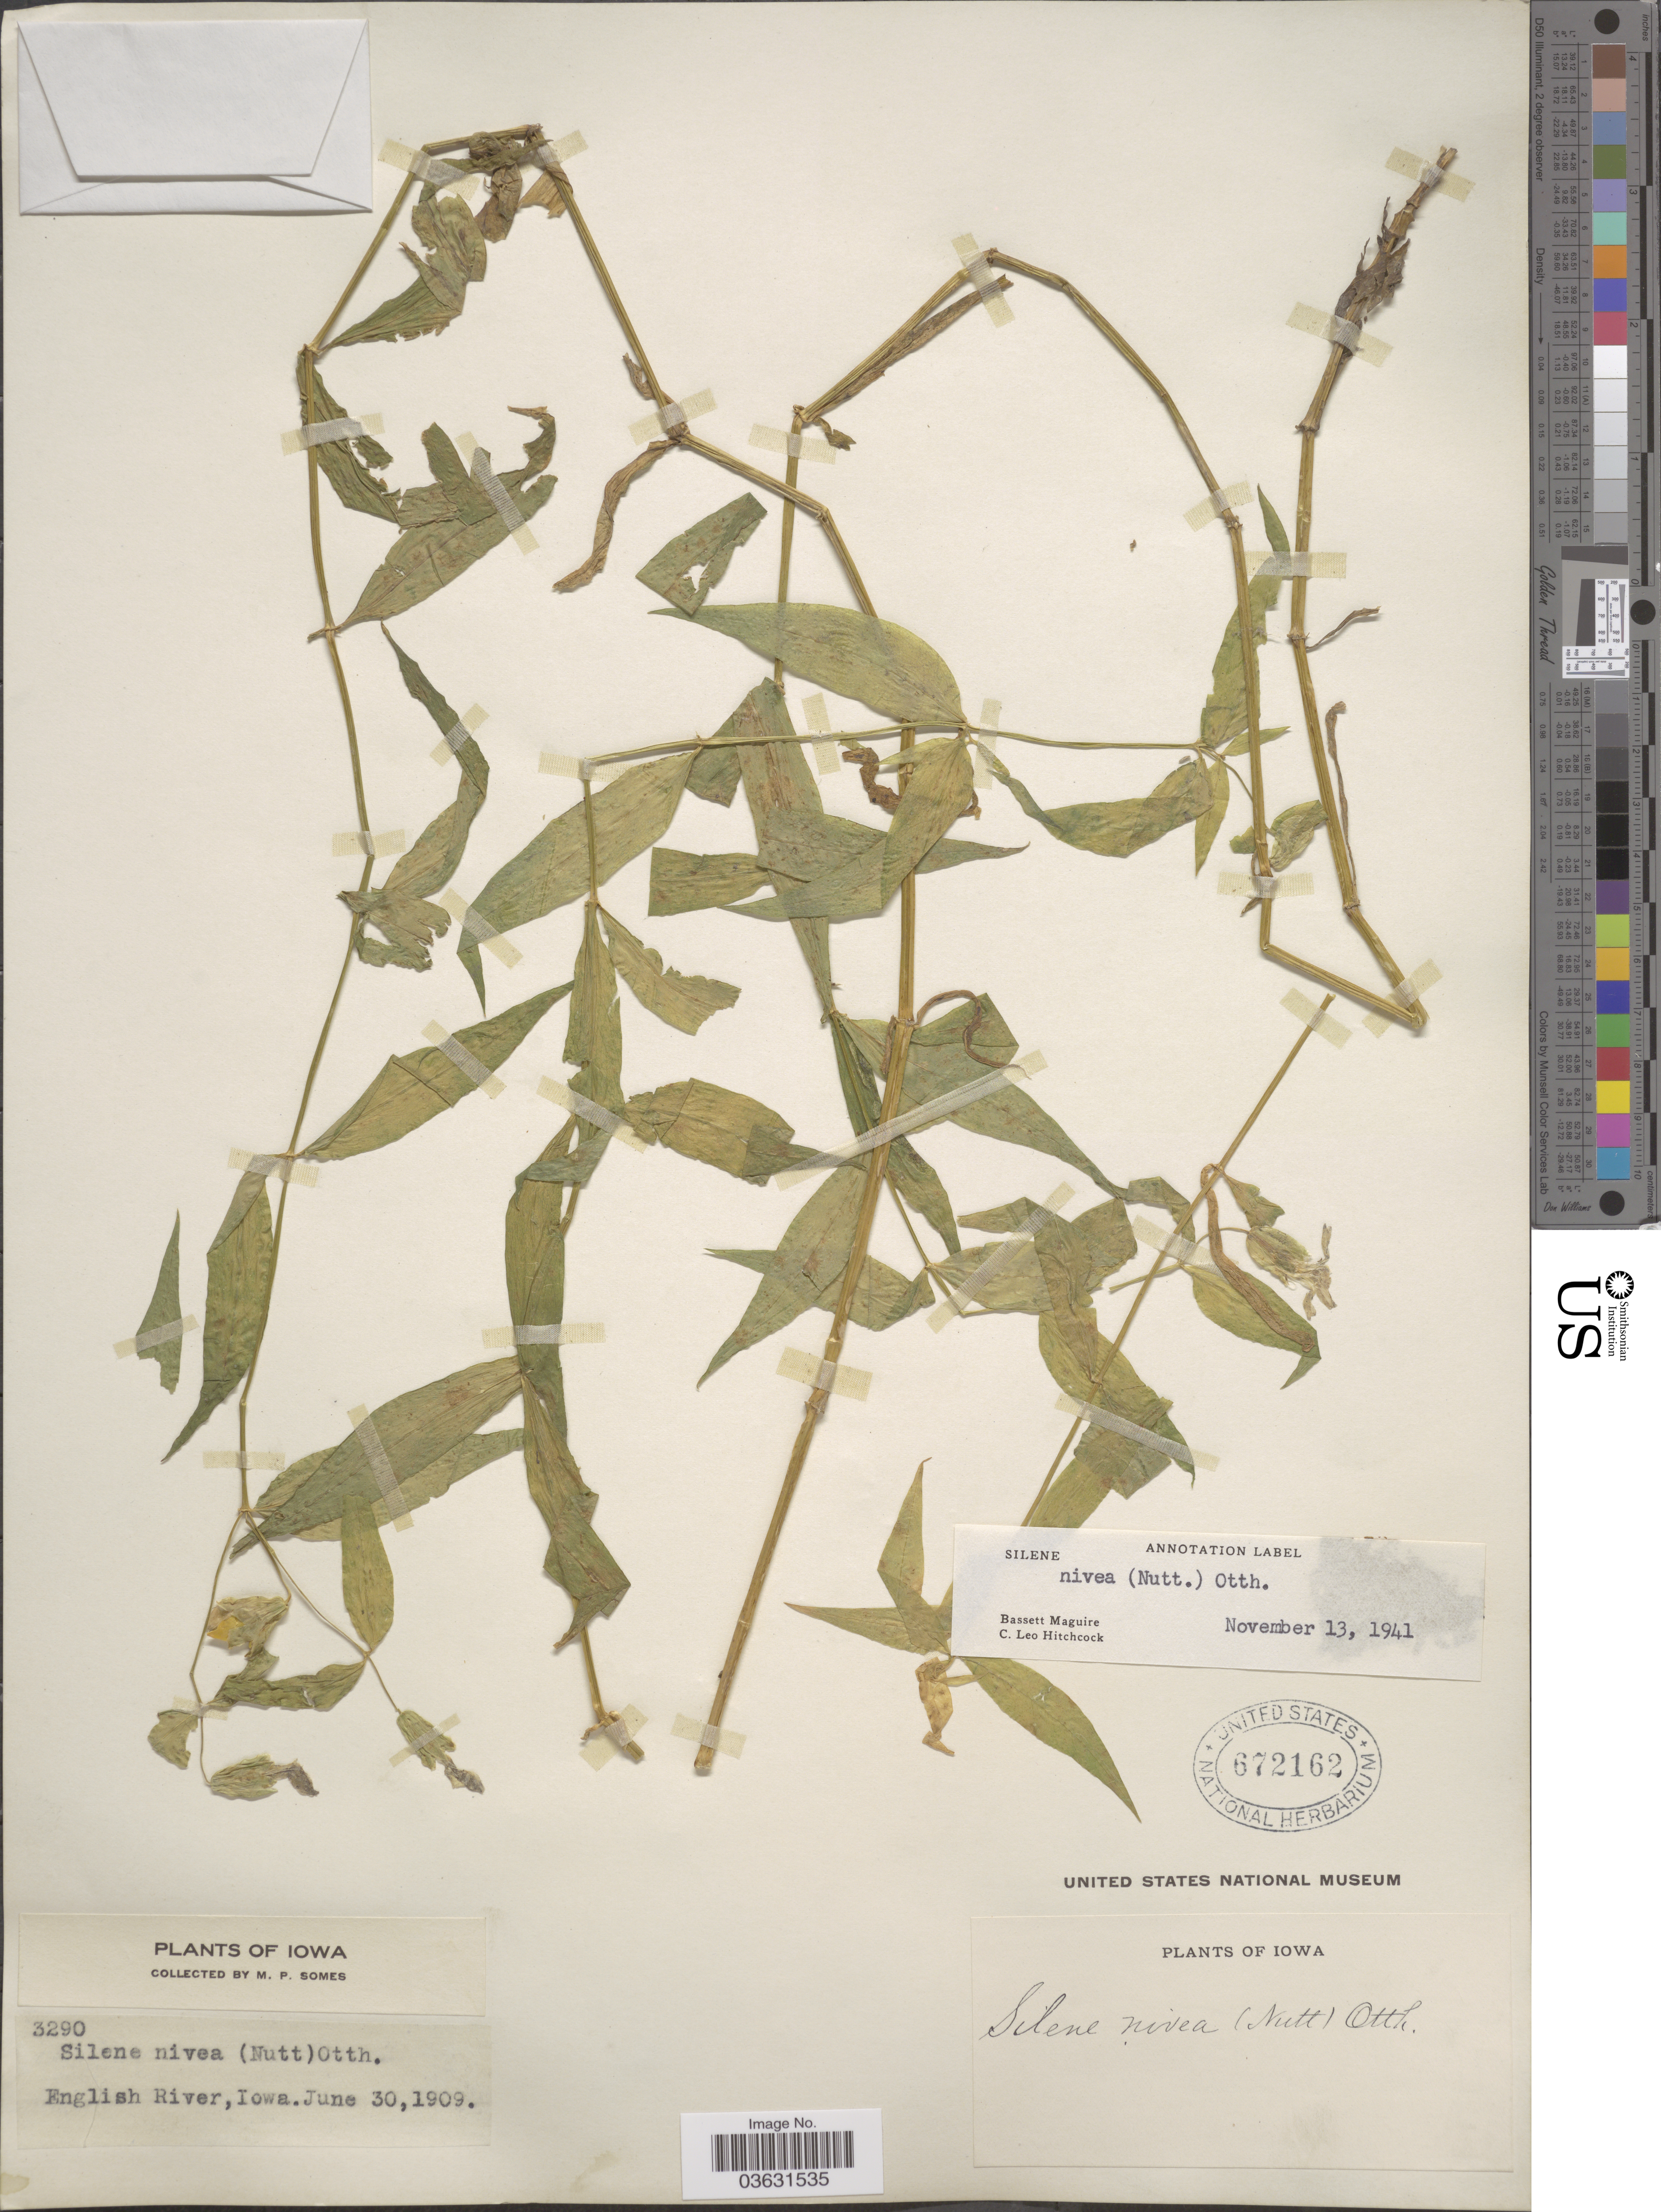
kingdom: Plantae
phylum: Tracheophyta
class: Magnoliopsida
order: Caryophyllales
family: Caryophyllaceae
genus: Silene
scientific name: Silene nivea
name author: (Nutt.) Muhl. ex DC.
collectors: M. Somes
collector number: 3290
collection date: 1909-06-30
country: United States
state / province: Iowa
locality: English River.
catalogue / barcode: US 672162